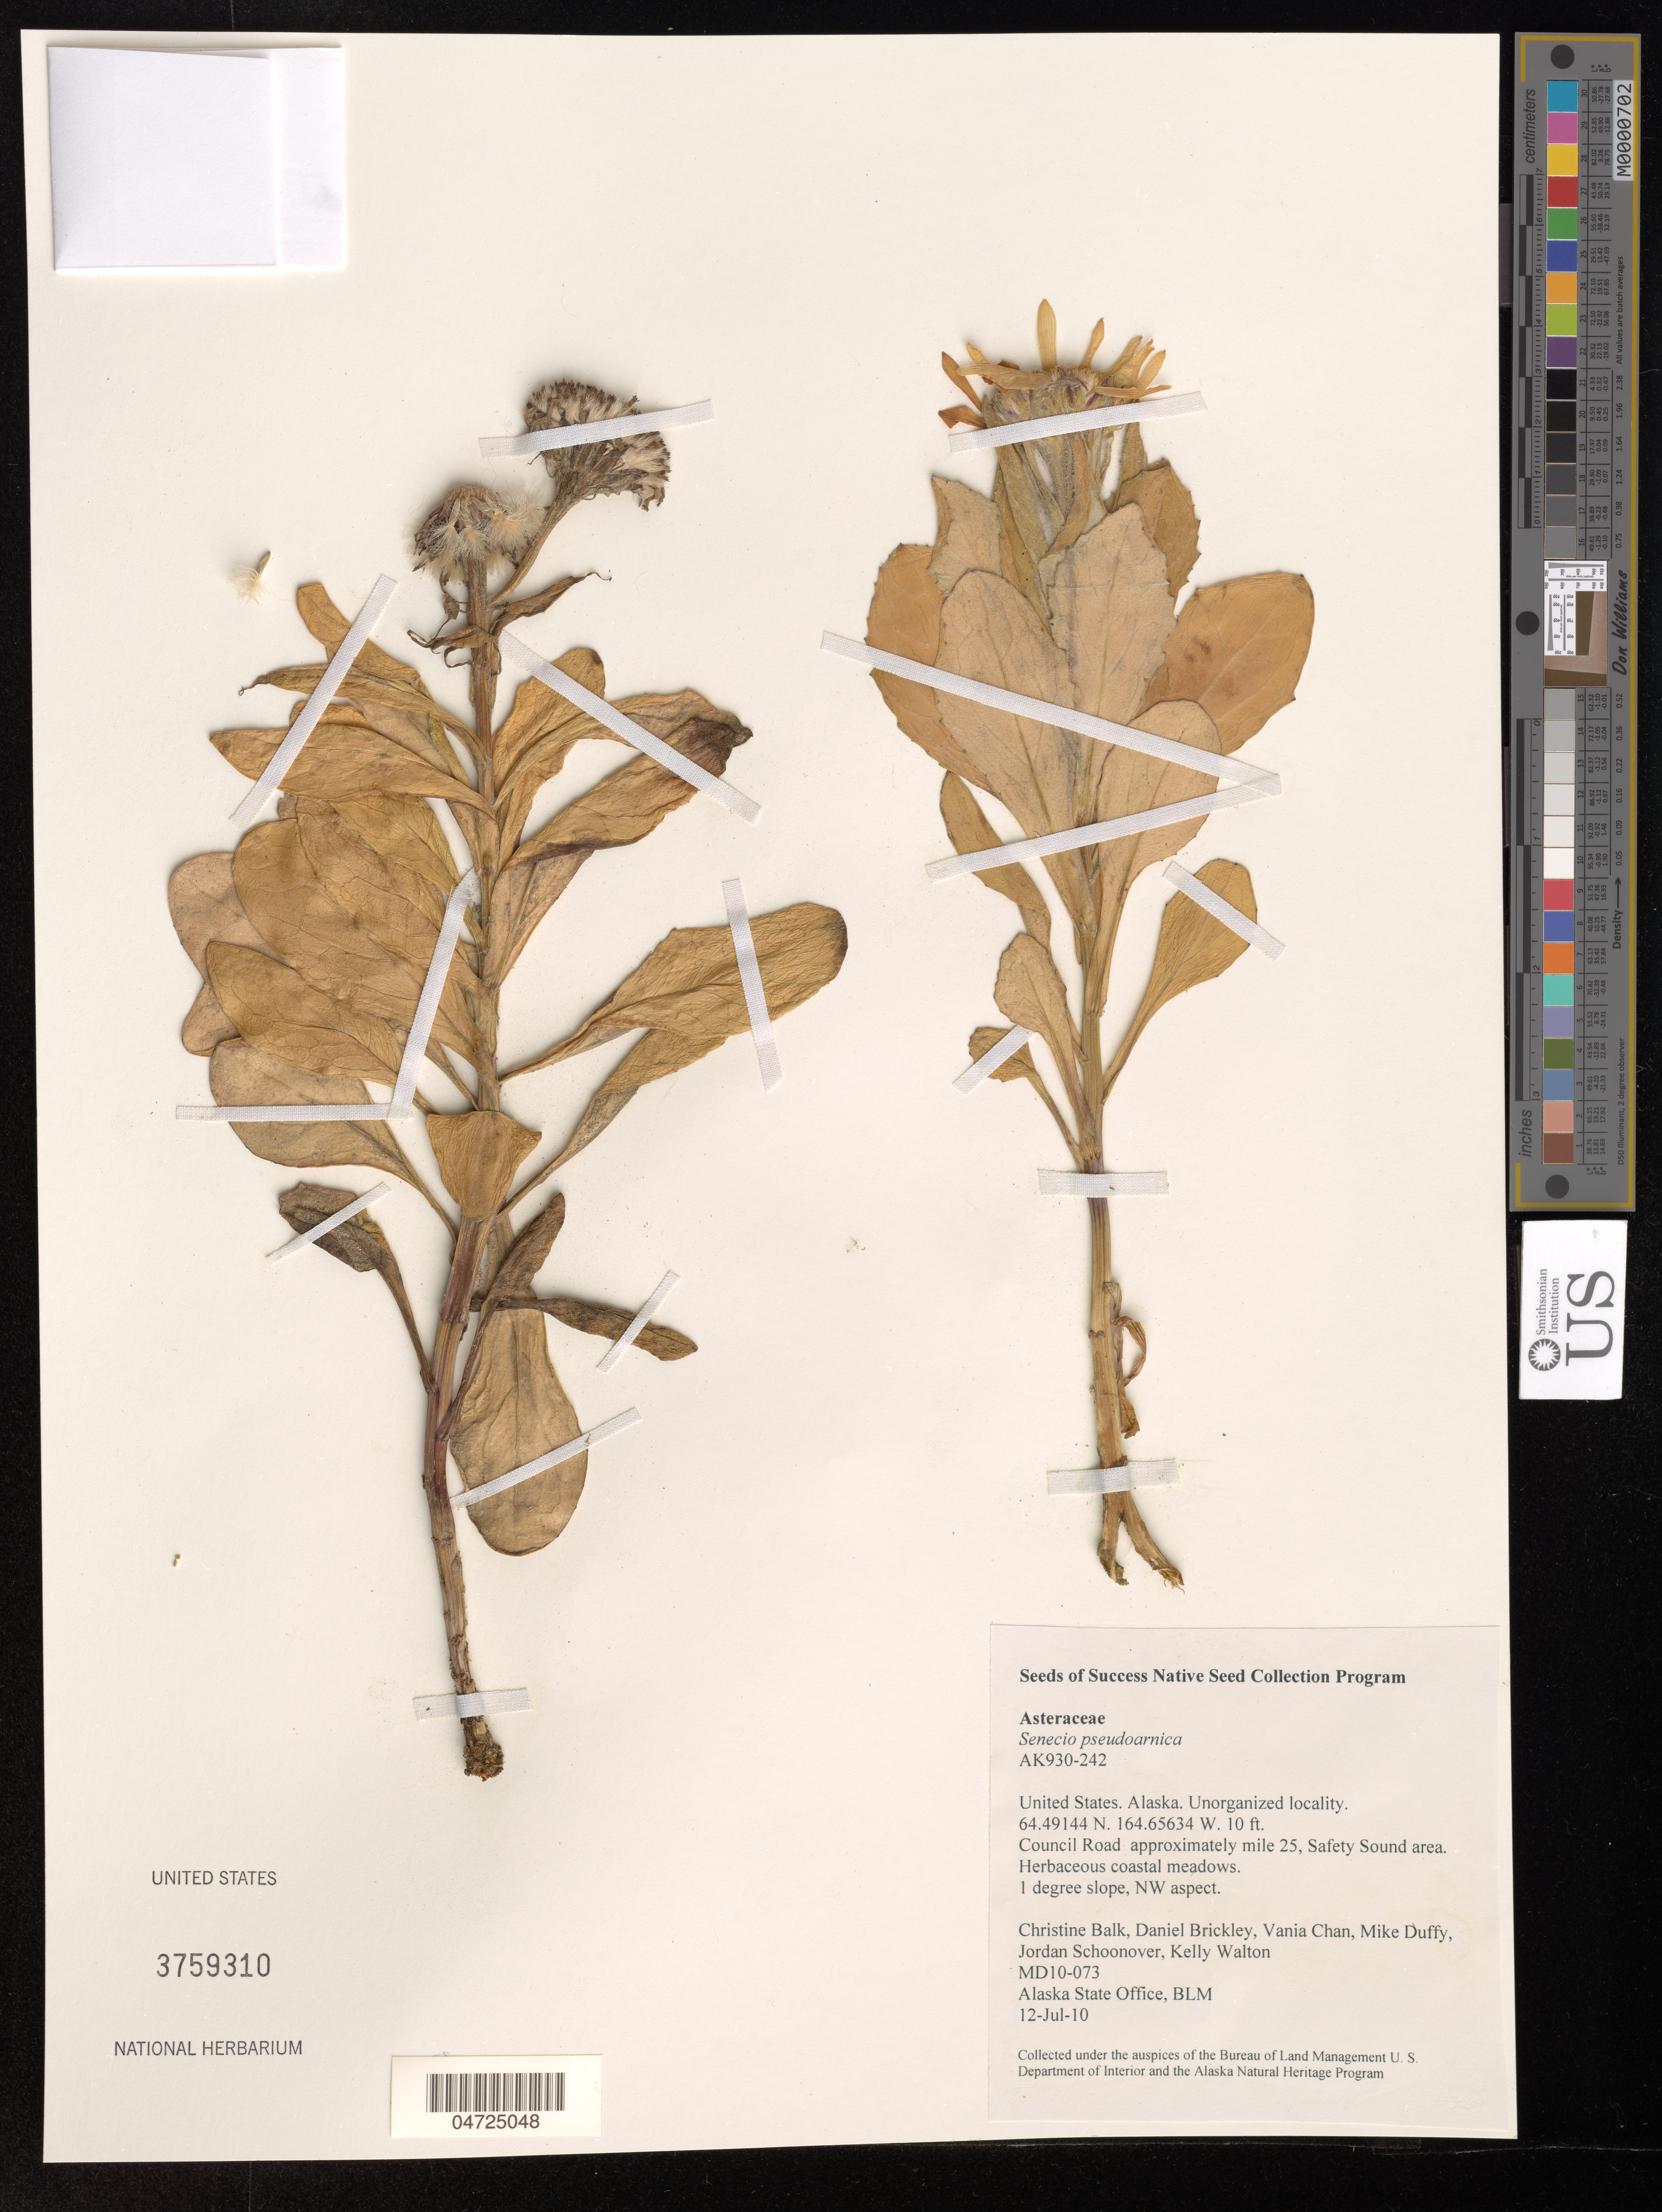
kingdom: Plantae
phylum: Tracheophyta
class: Magnoliopsida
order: Asterales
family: Asteraceae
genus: Senecio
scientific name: Senecio pseudoarnica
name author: Less.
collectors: C. Balk, D. Brickley, V. Chan, M. Duffy & et al.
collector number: MD10-073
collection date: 2010-07-12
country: United States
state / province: Alaska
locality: Council Road approximately mile 25, Safety Sound area. 1 degree slope, NW aspect.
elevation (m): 3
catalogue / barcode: US 3759310